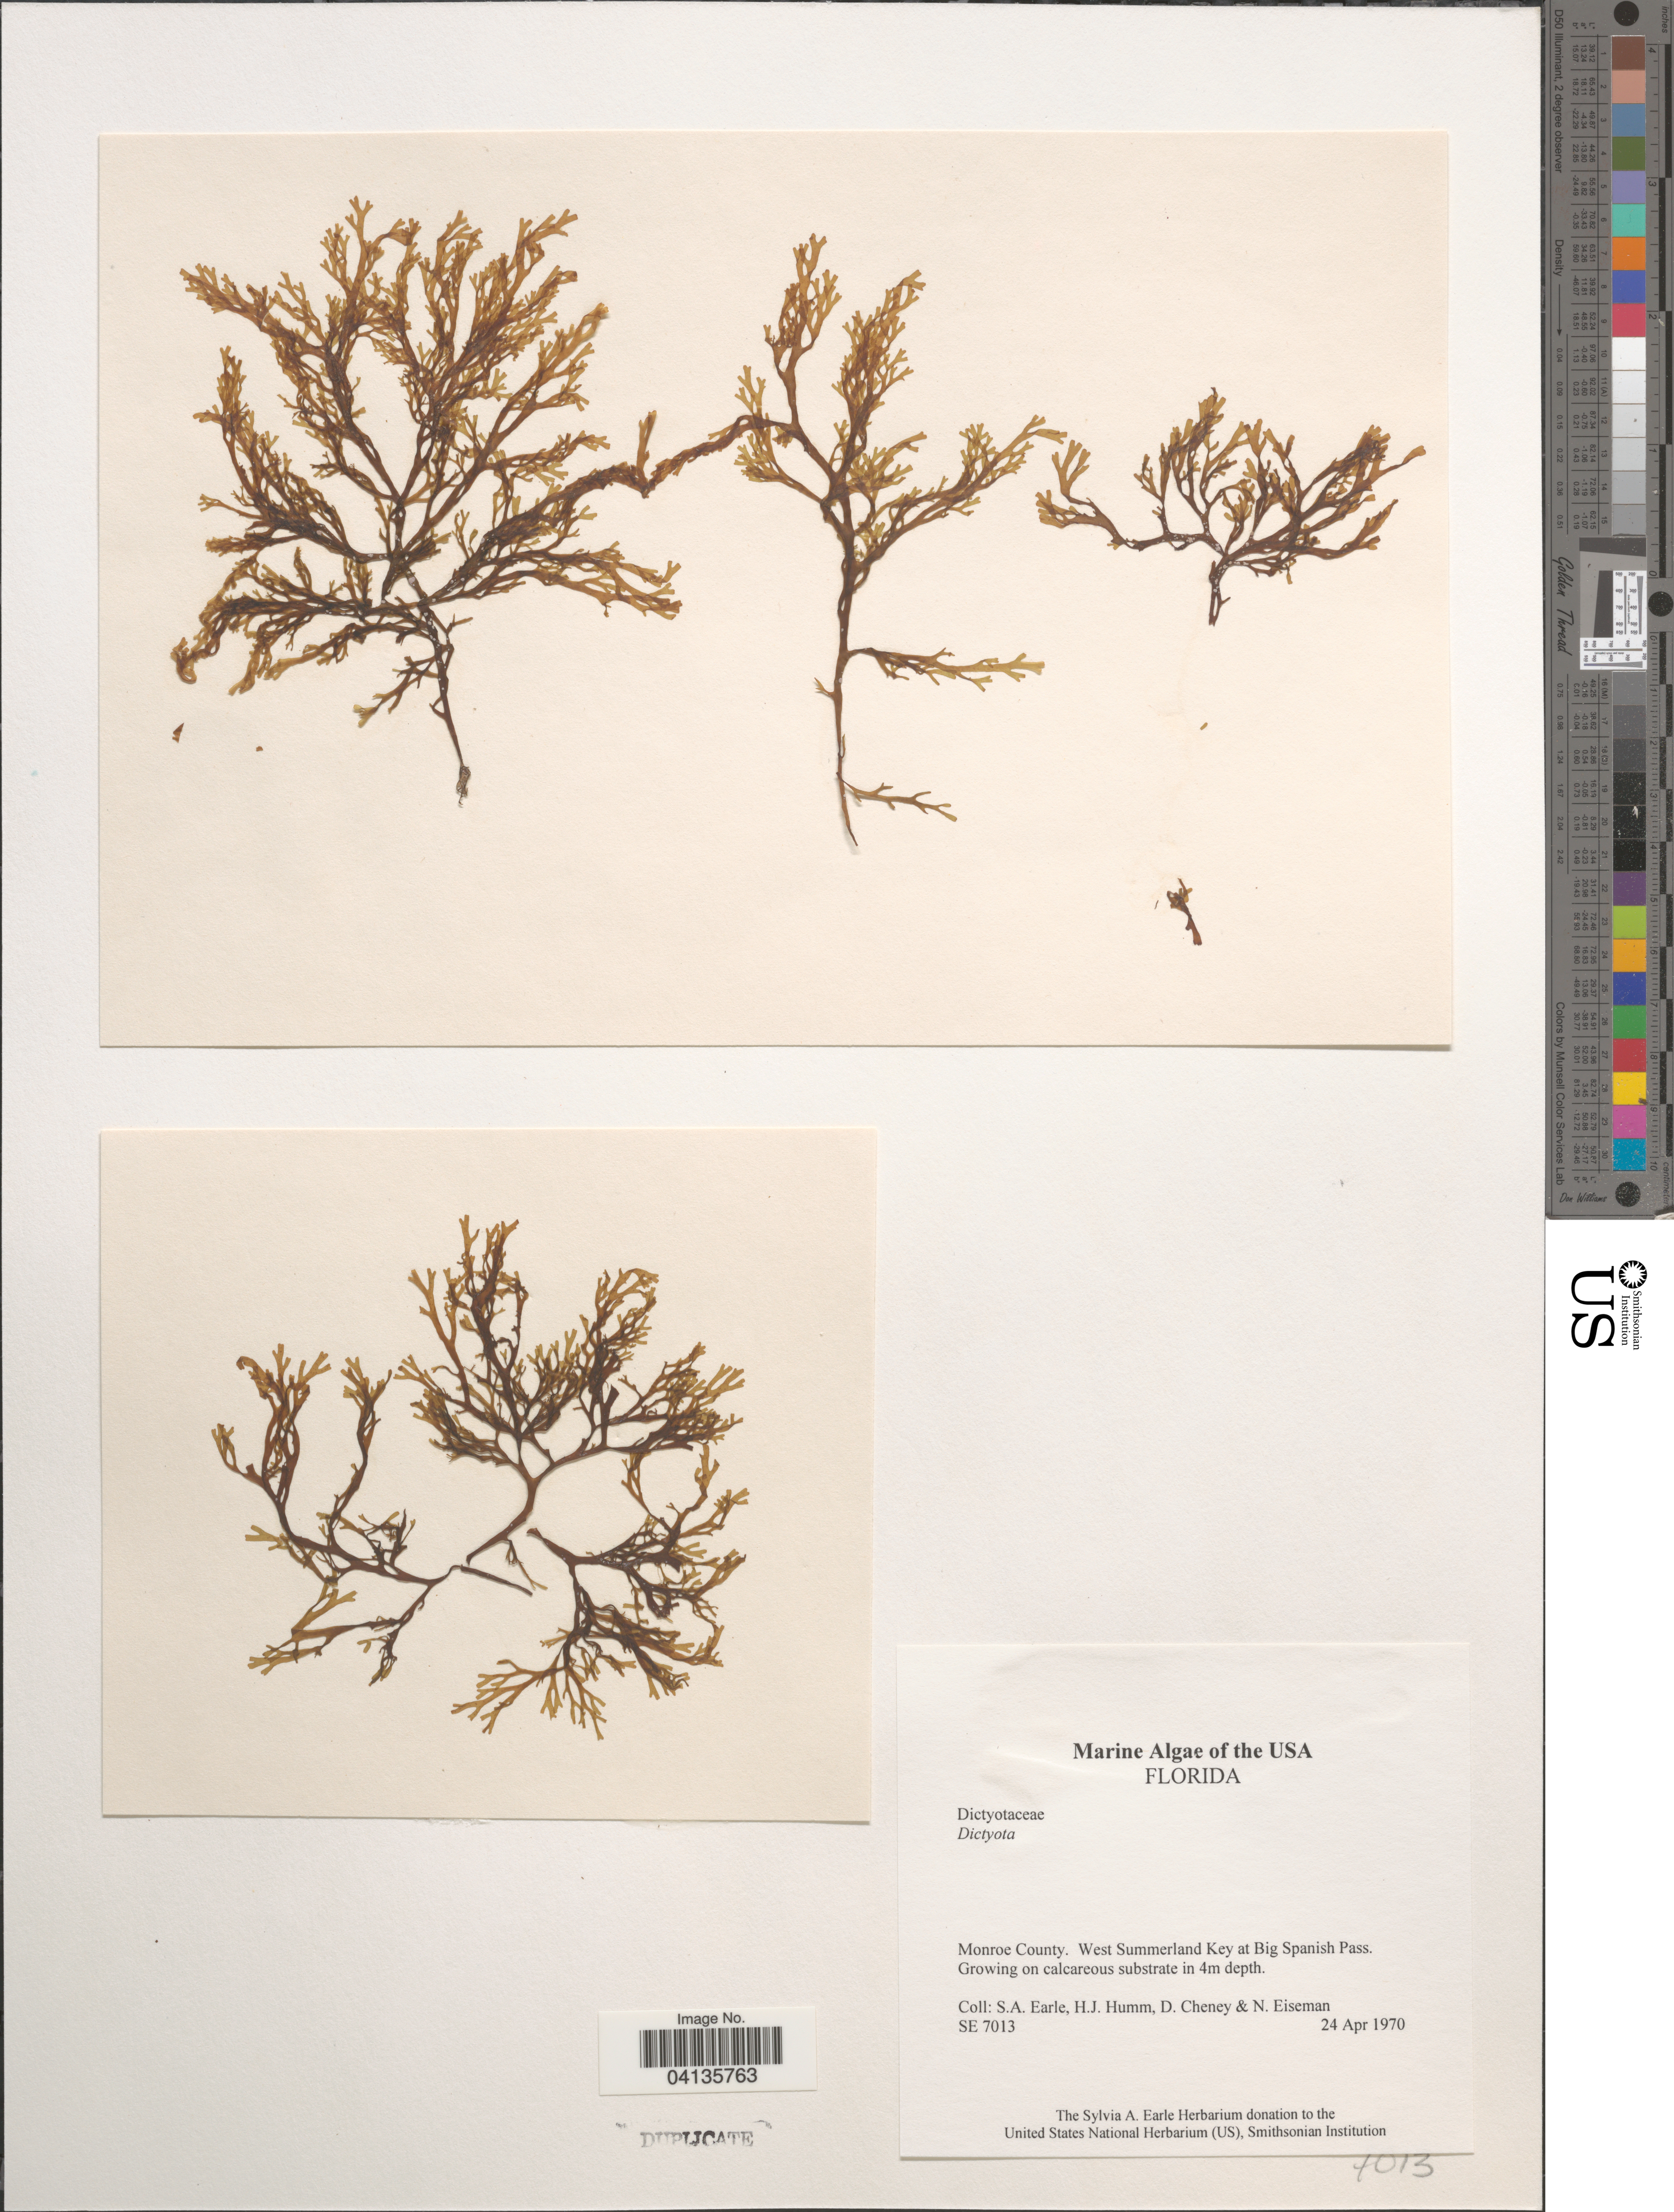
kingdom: Chromista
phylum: Ochrophyta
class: Phaeophyceae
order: Dictyotales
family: Dictyotaceae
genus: Dictyota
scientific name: Dictyota sp.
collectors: S. A. Earle, H. J. Humm, D. Cheney & N. J. Eiseman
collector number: SE7013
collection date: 1970-04-24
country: United States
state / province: Florida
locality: Monroe County. West Summerland Key at Big Spanish Pass.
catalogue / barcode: US 238575